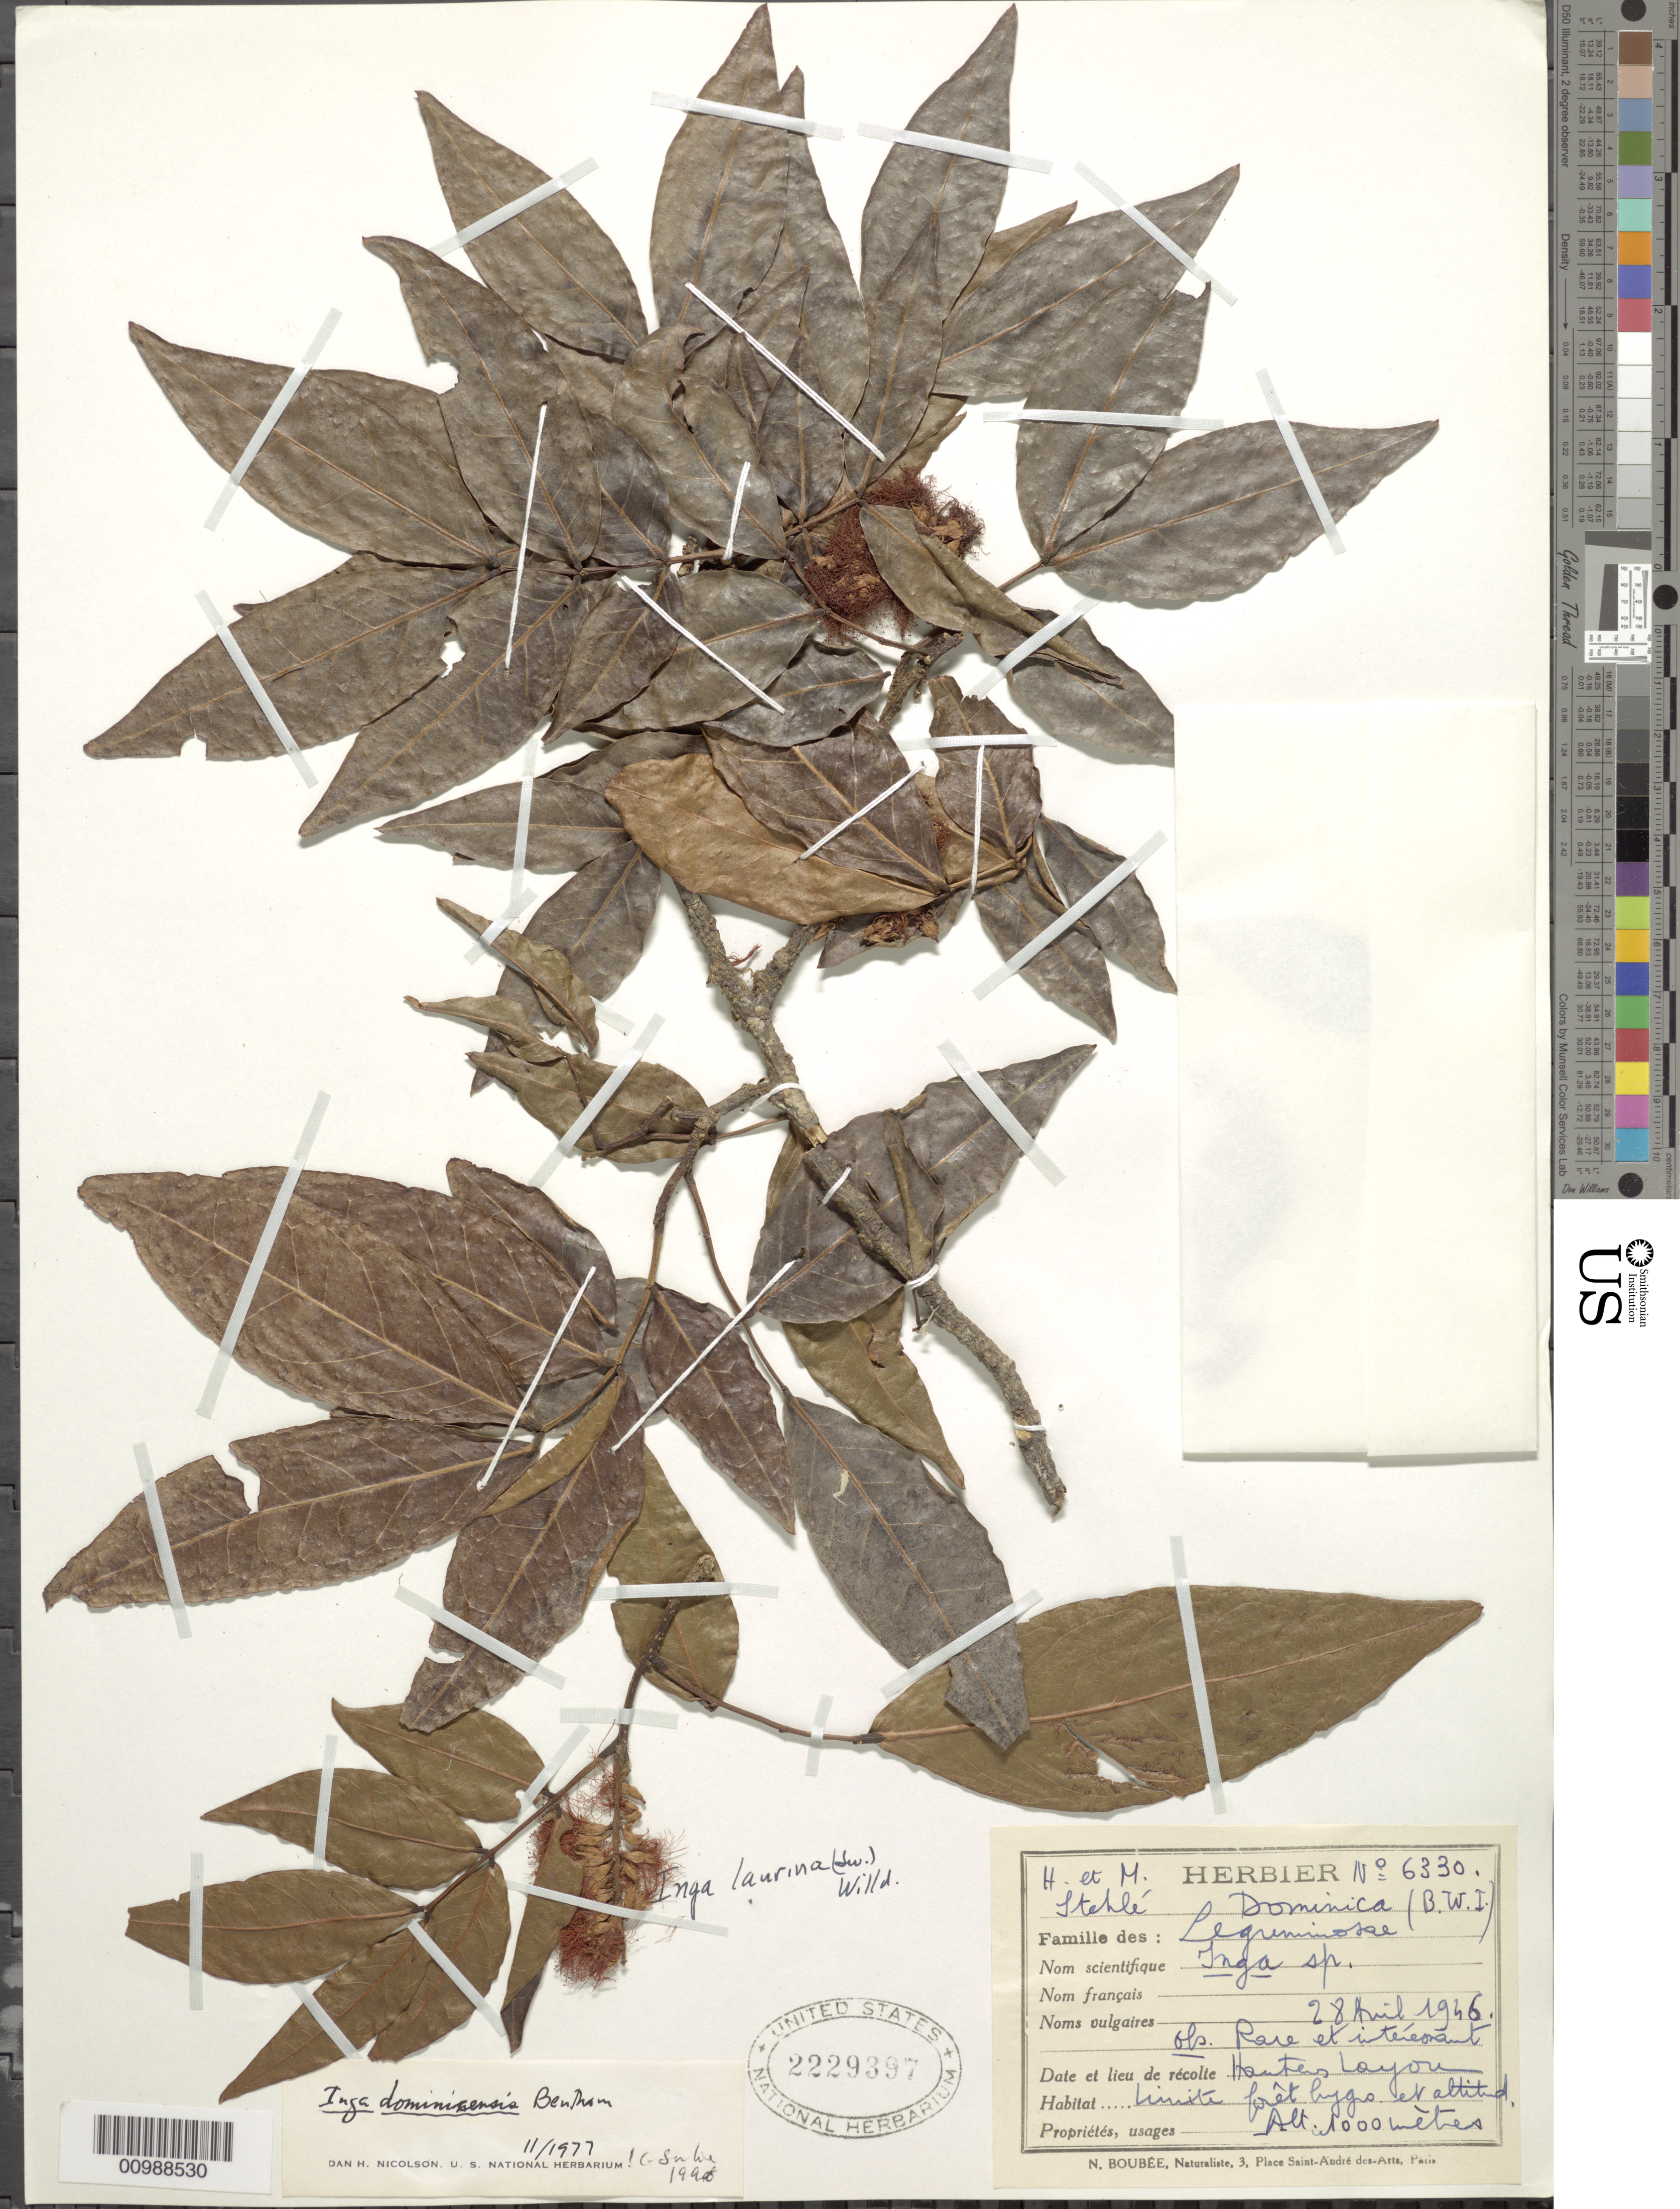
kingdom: Plantae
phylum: Tracheophyta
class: Magnoliopsida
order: Fabales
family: Fabaceae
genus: Inga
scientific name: Inga dominicensis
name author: Benth.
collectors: H. Stehlé & M. Stehlé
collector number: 6330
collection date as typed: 28 Apr 1946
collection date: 1946-04-28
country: Dominica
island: Dominica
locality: Layou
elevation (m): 1000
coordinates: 0 N, 0 E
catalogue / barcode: US 2229397